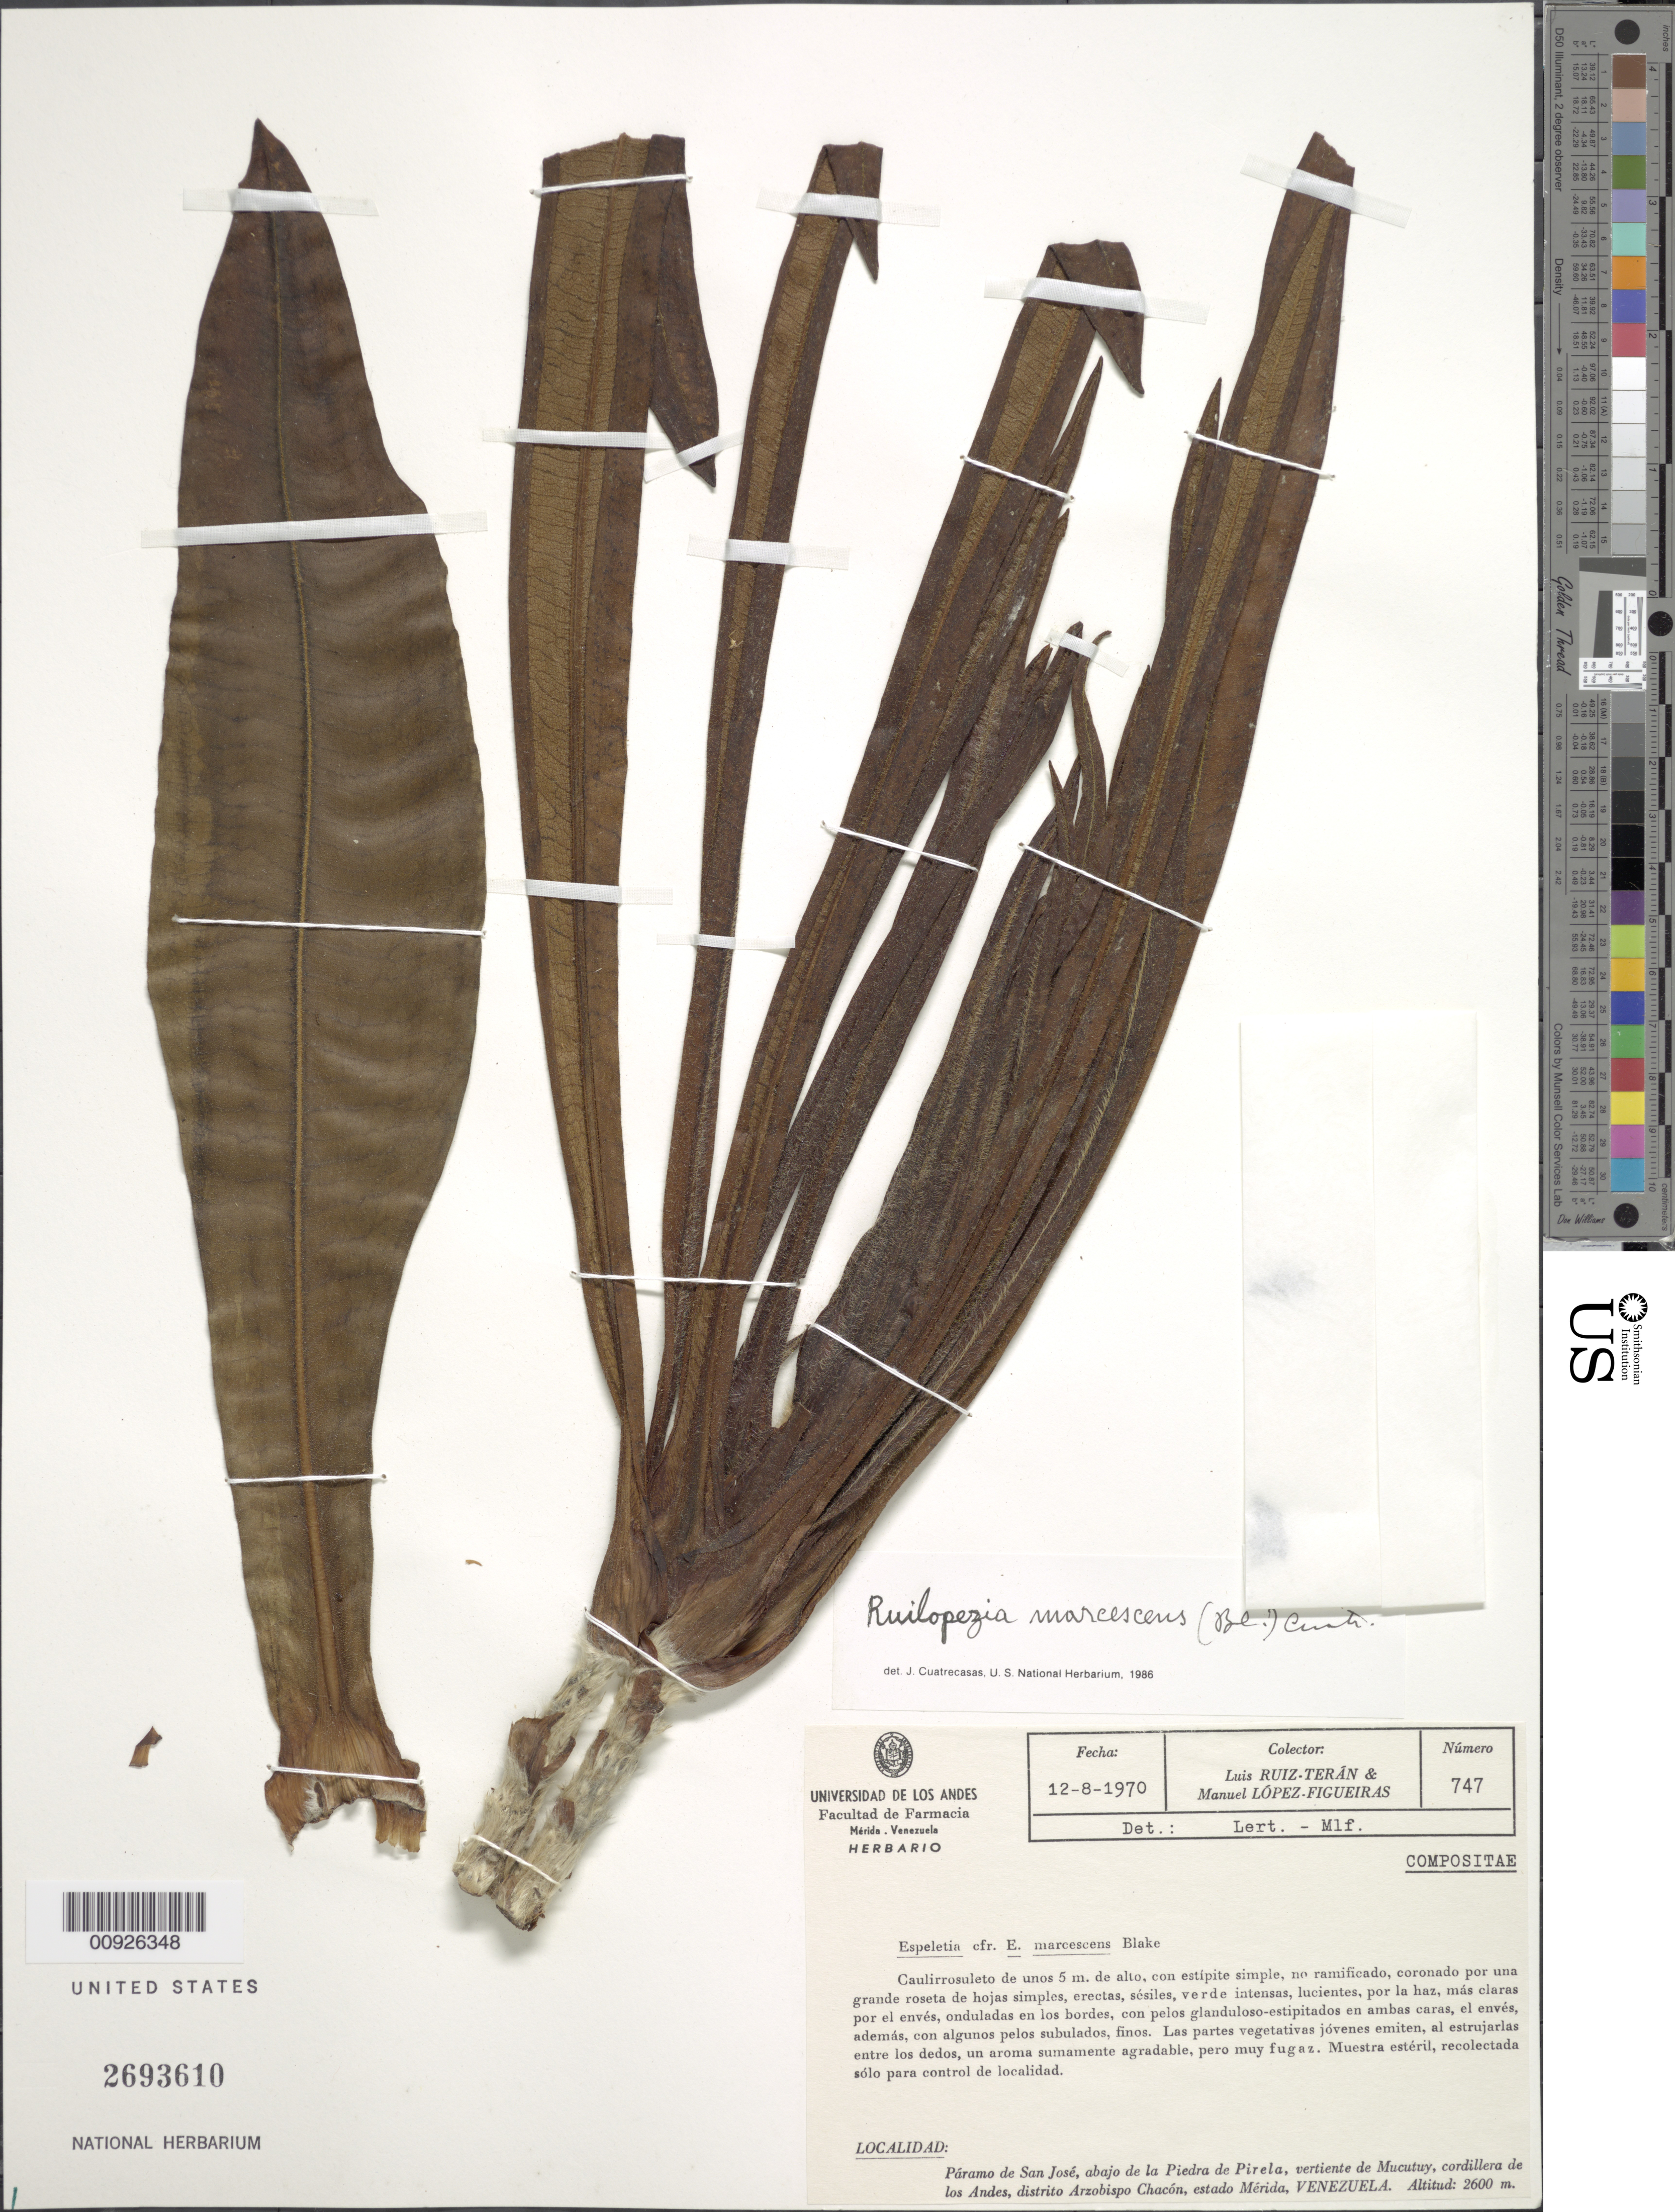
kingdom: Plantae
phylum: Tracheophyta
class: Magnoliopsida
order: Asterales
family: Asteraceae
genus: Ruilopezia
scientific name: Ruilopezia marcescens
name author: (S.F. Blake) Cuatrec.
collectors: L. E. Ruíz-Terán & M. López Figueiras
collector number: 747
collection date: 1970-08-12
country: Venezuela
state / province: Mérida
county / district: Arzobispo Chacón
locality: Páramo de San José. Debajo de la Piedra de la Pirela, vertiente de Mucutuy, cordillera de los Andes.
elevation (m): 2600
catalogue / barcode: US 2693610